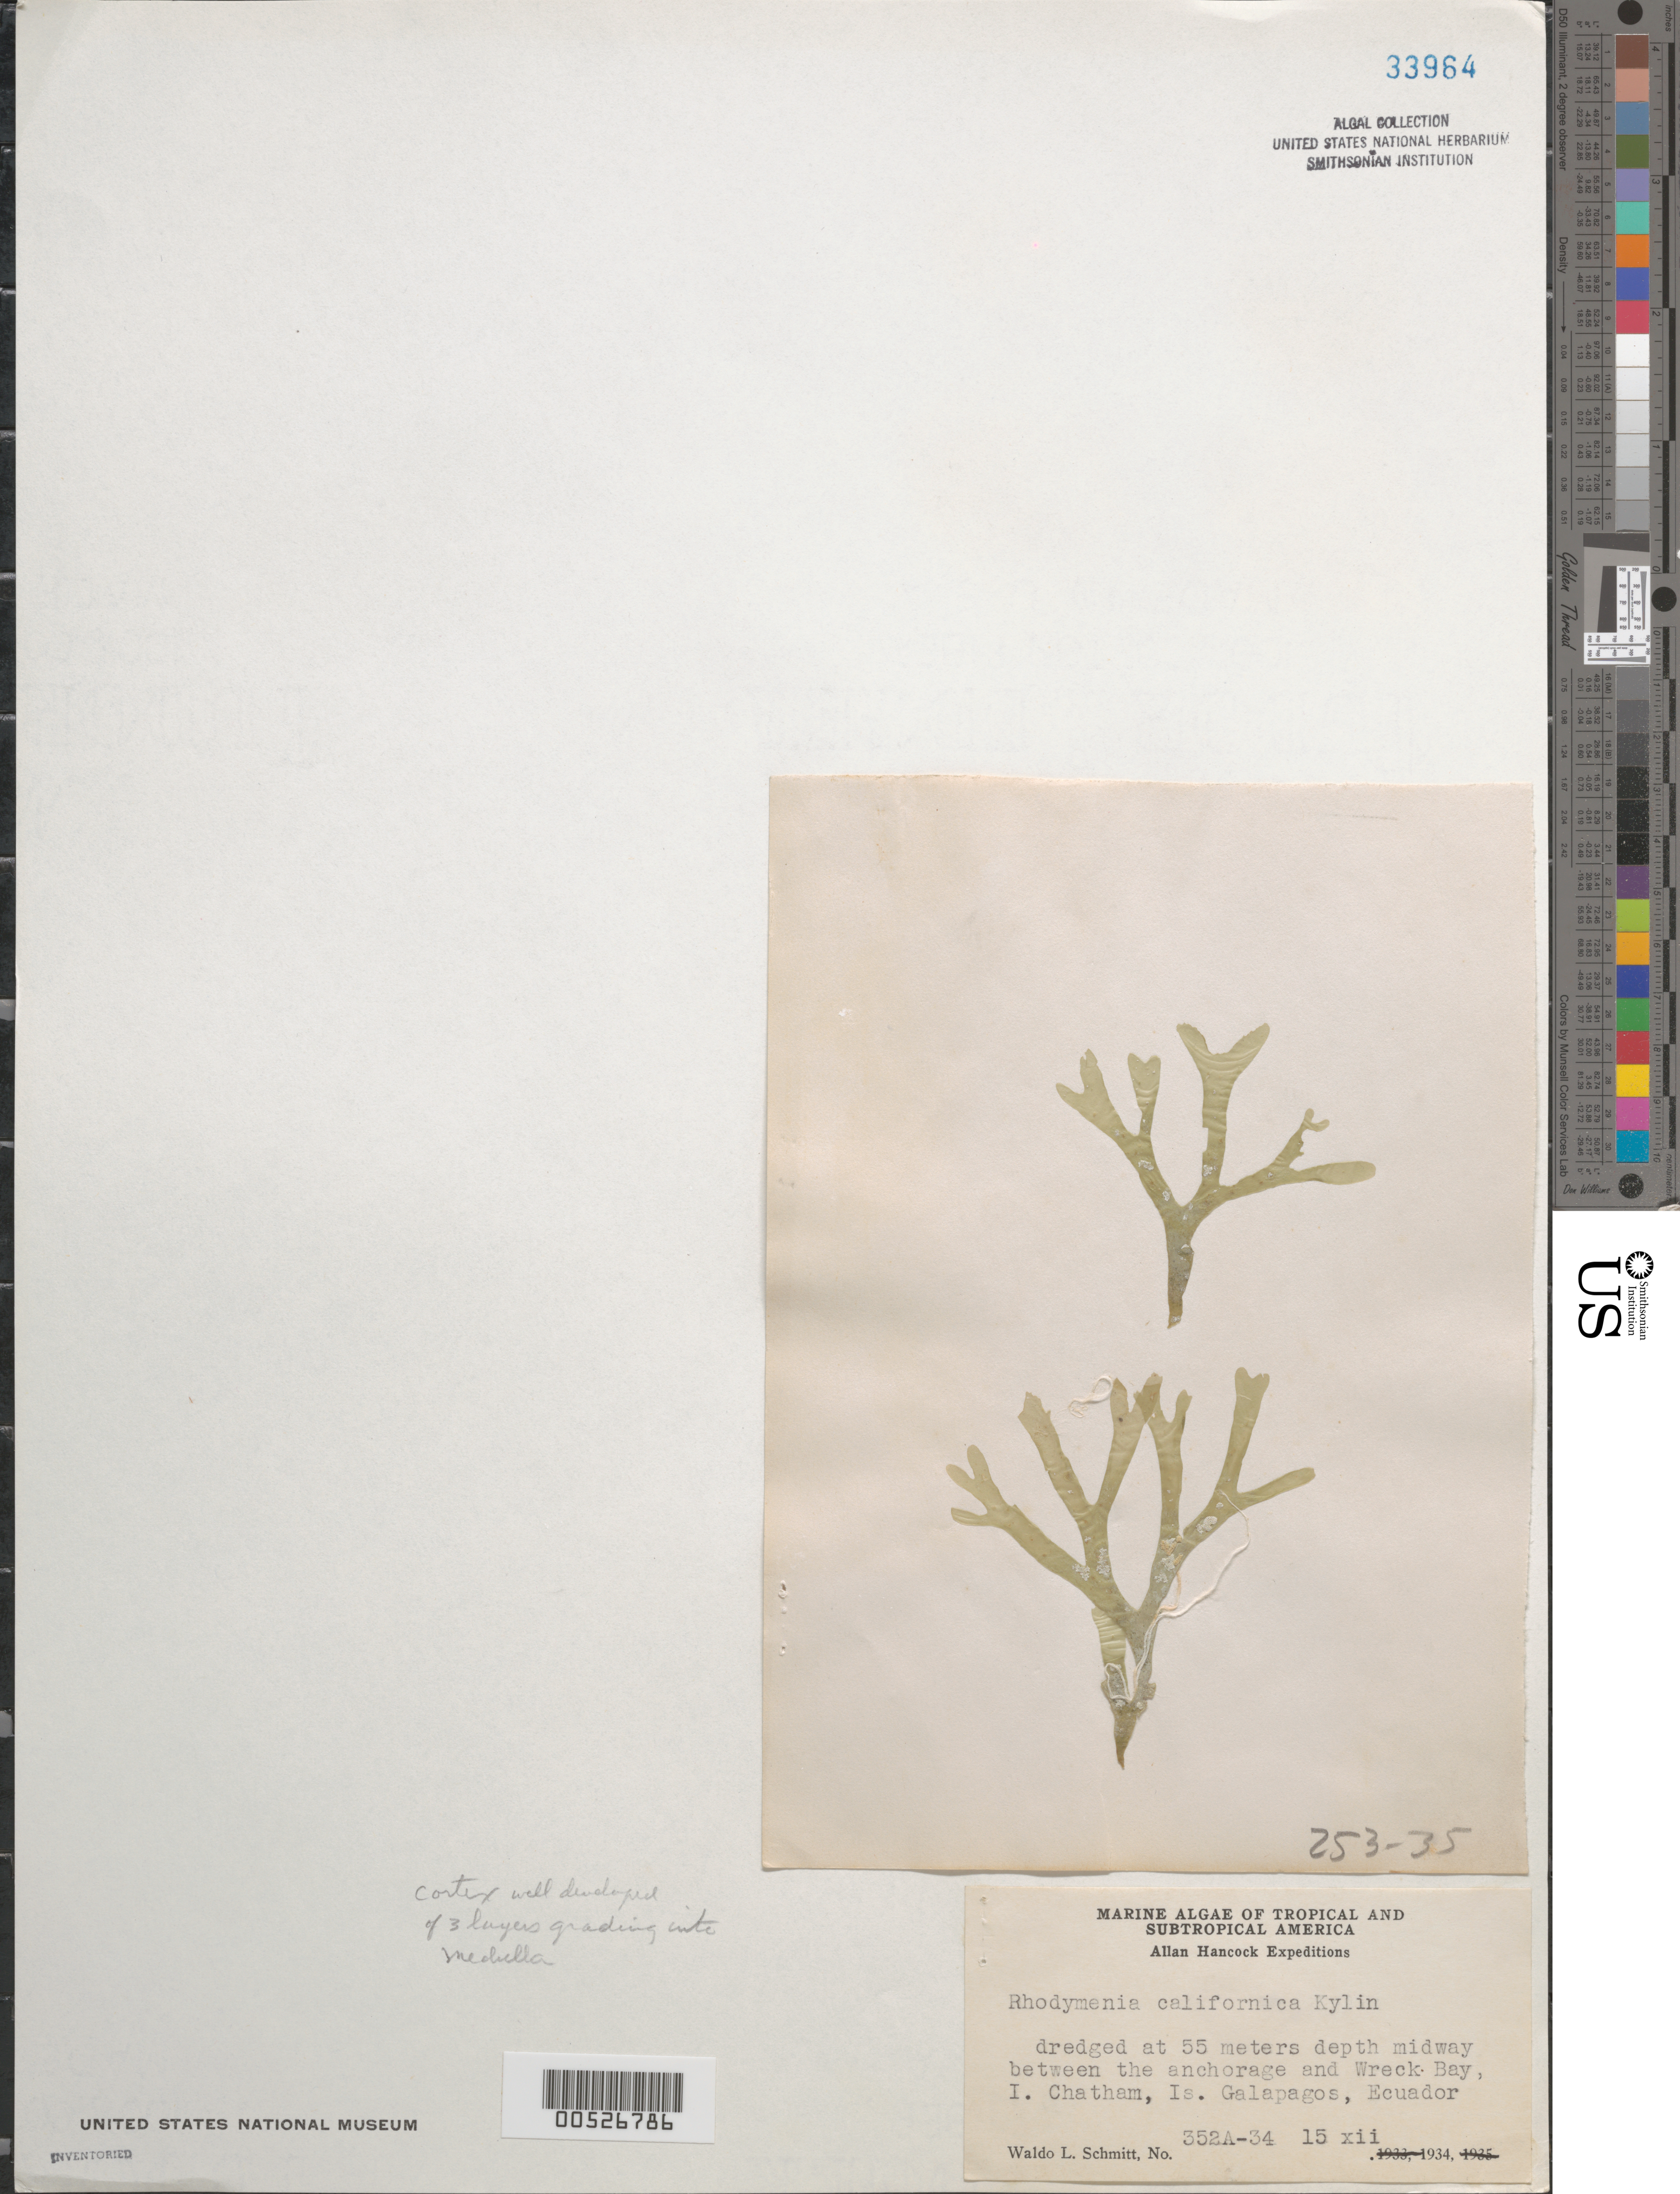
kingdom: Plantae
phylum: Rhodophyta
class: Florideophyceae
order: Rhodymeniales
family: Rhodymeniaceae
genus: Rhodymenia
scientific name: Rhodymenia californica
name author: Kylin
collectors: W. L. Schmitt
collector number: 352a-34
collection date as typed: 15 Dec 1934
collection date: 1934-12-15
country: Ecuador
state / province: Colón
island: San Cristóbal [Chatham]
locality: Between Anchorage and Wreck Bay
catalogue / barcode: US 33964